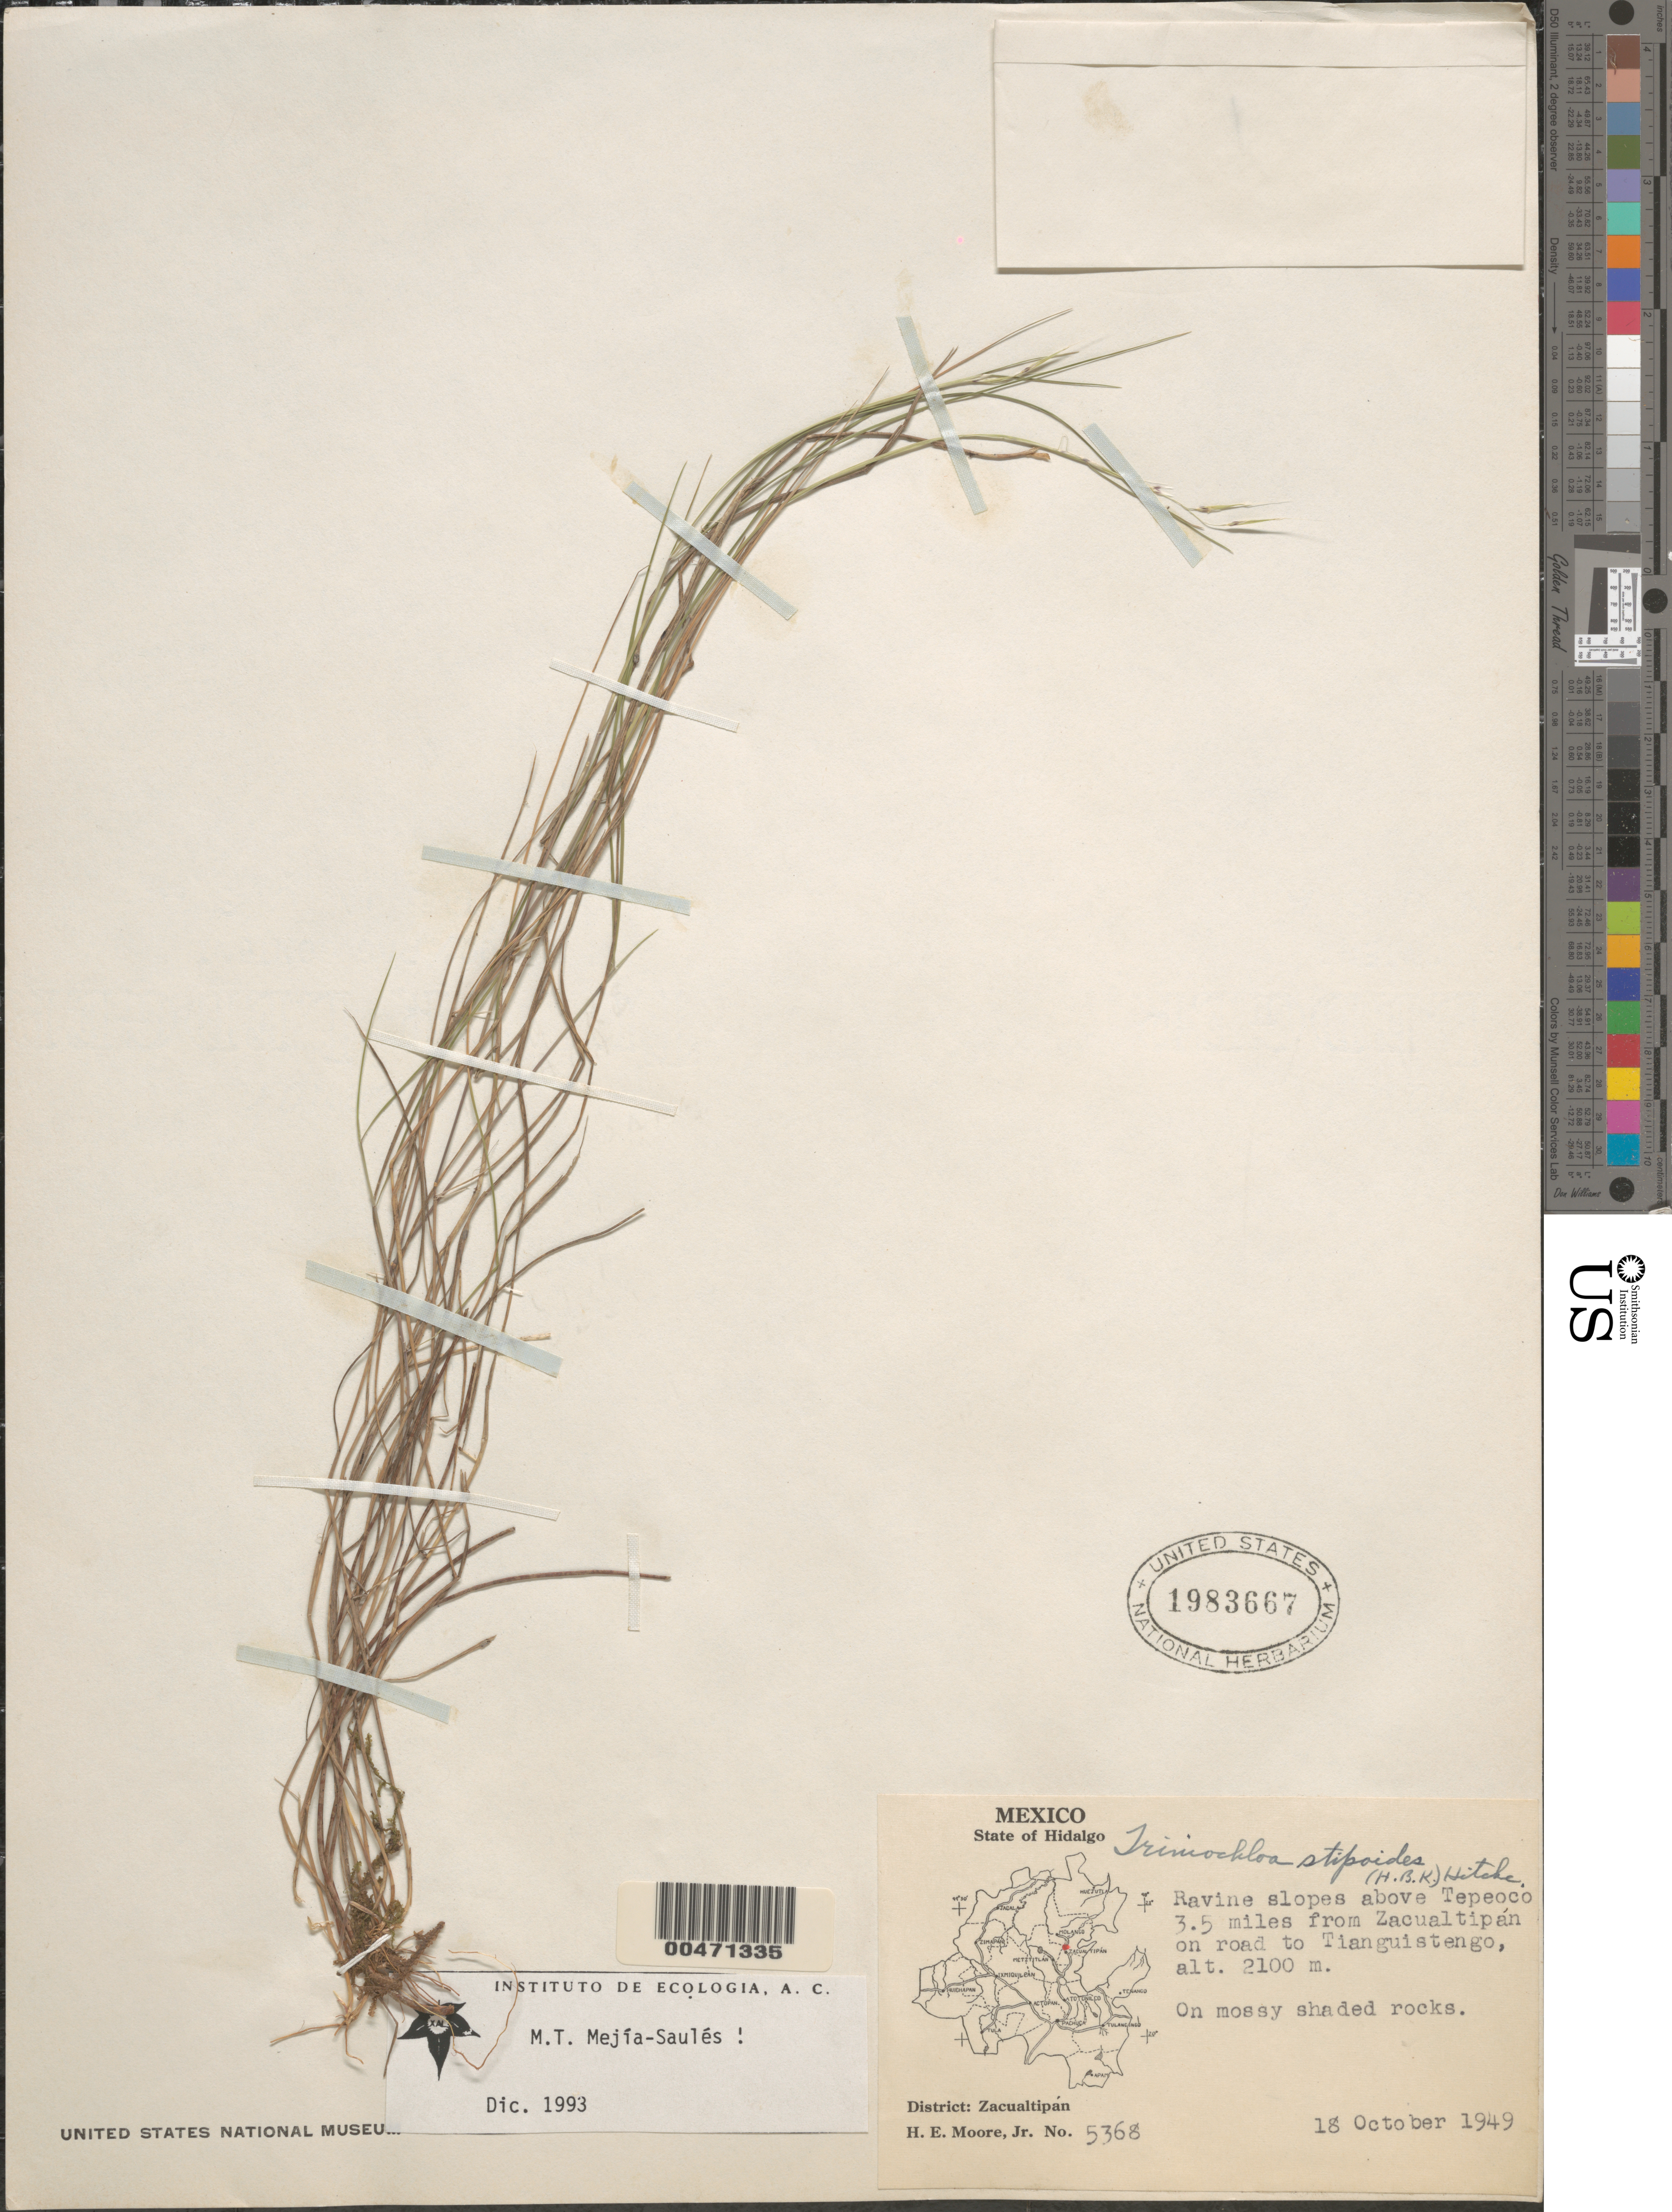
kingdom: Plantae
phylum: Tracheophyta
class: Liliopsida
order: Poales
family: Poaceae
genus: Triniochloa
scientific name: Triniochloa stipoides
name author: (Kunth) Hitchc.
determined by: Mejía-Sauls, M. T.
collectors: H. E. Moore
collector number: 5368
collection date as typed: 18 Oct 1949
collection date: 1949-10-18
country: Mexico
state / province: Hidalgo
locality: Dist of Zacualtipán, above Tepeoco, 3.5 mi from Zacualtipán on rd to Tianguistengo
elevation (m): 2100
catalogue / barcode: US 1983667